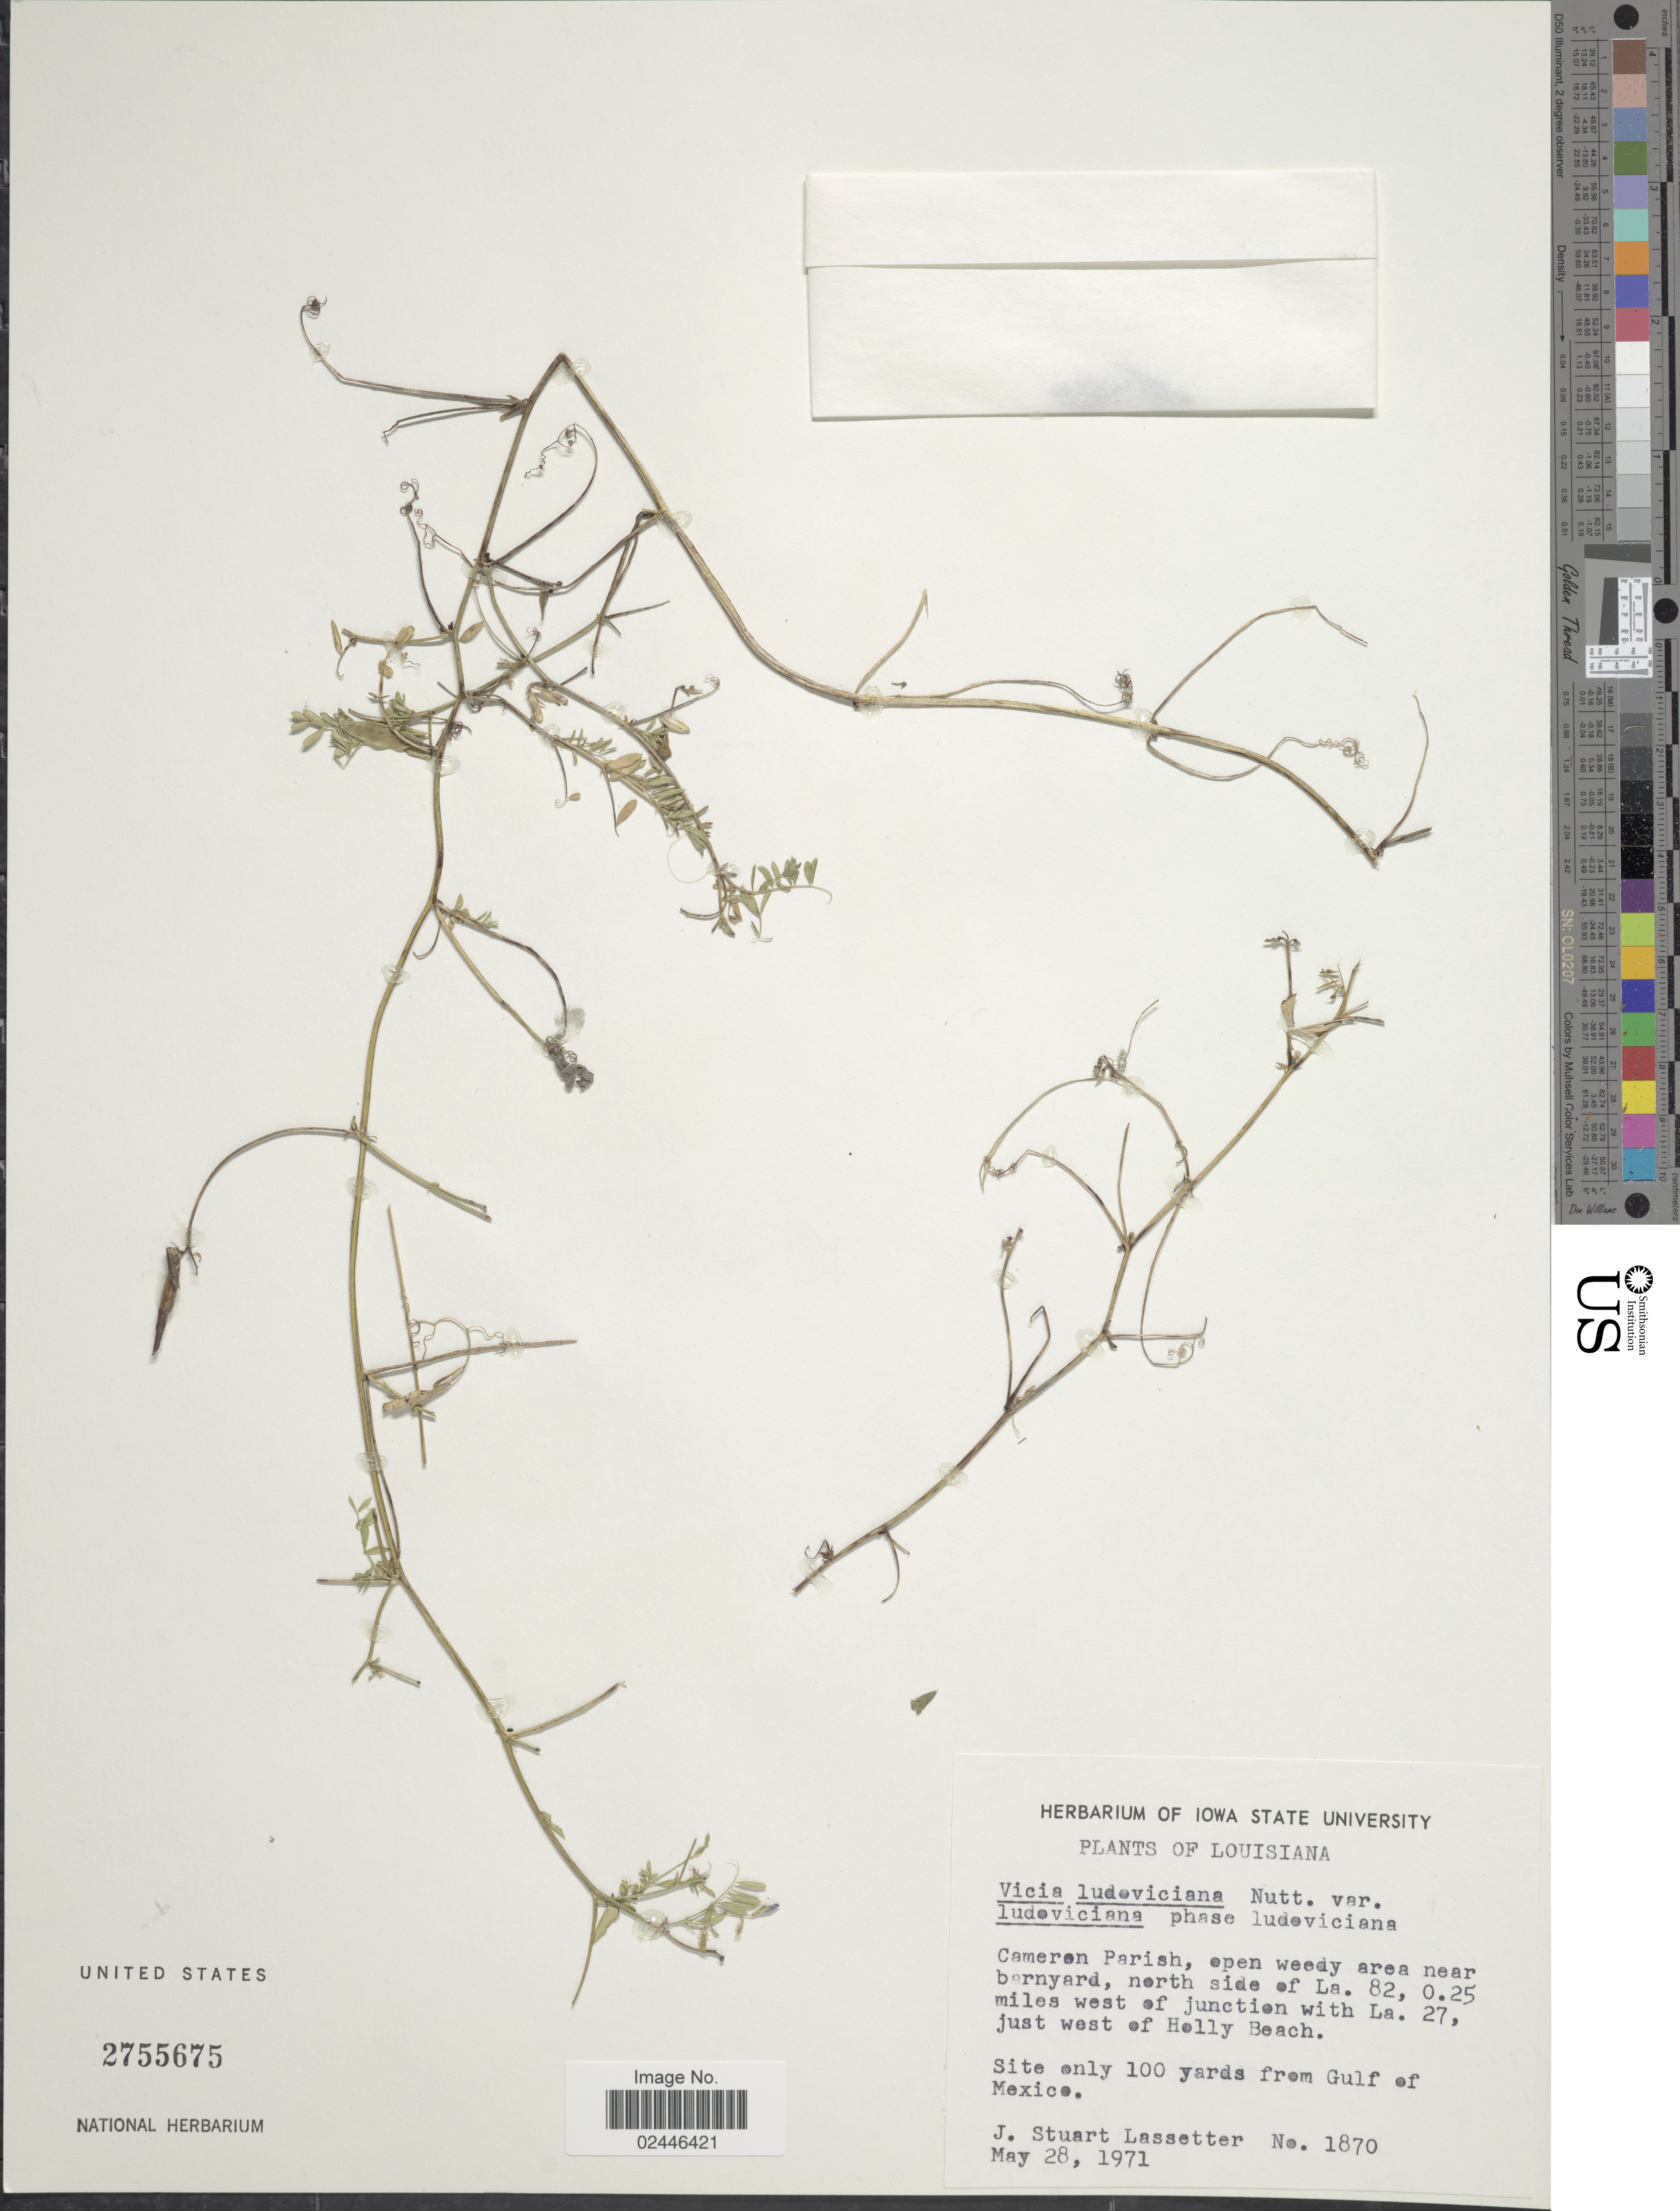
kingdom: Plantae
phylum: Tracheophyta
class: Magnoliopsida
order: Fabales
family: Fabaceae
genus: Vicia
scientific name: Vicia ludoviciana var. ludoviciana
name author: Nutt. ex Torr. & A. Gray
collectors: J. Lassetter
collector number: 1870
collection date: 1971-05-28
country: United States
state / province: Louisiana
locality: Cameron Parish, open weedy area near barnyard, north side of La. 82, 0.25 miles west of junction with La. 27, just west of Holly Beach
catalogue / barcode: US 2755675